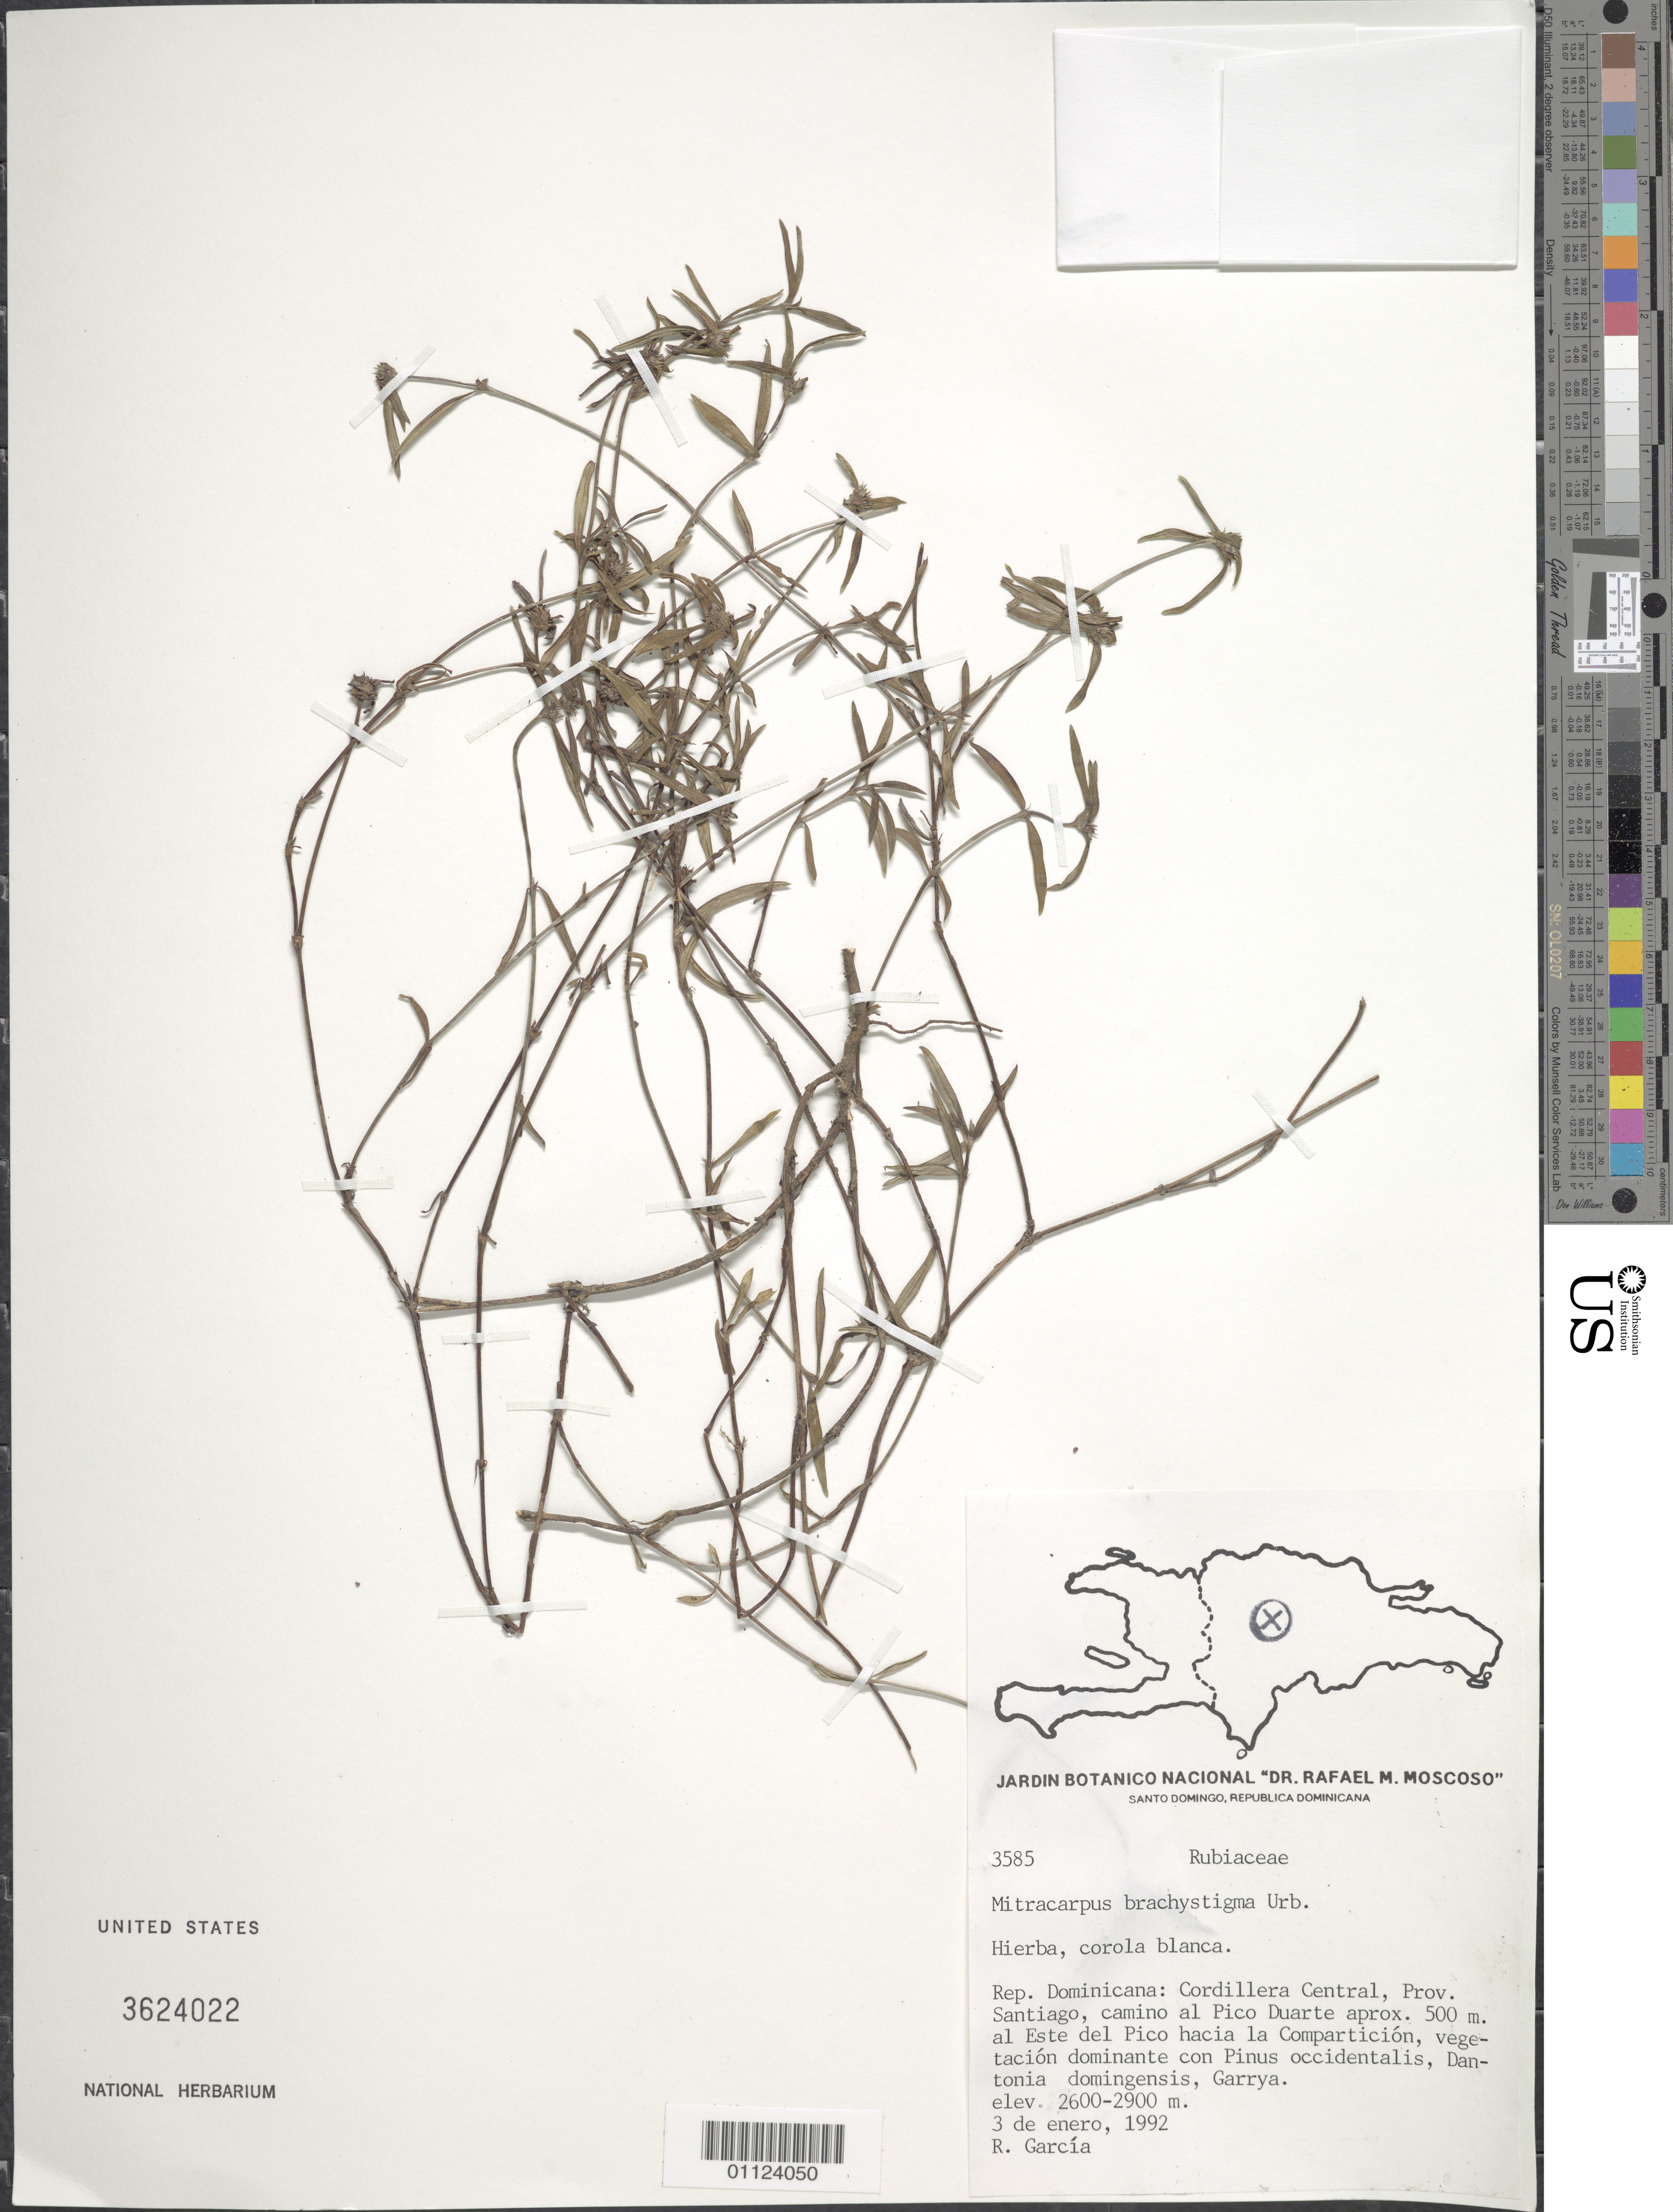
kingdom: Plantae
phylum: Tracheophyta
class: Magnoliopsida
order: Gentianales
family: Rubiaceae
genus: Mitracarpus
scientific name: Mitracarpus brachystigma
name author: Urb.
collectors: R. G. García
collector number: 3585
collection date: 1992-01-03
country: Dominican Republic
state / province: Santiago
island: Hispaniola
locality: Cordillera Central, camino al Pico Duarte, aprox. 500 m al Este del Pico hacia la Compartición.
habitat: Vegetación dominante con pinus occidentalis, Dantonia domingensis, Garrya.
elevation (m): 2600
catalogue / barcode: US 3624022